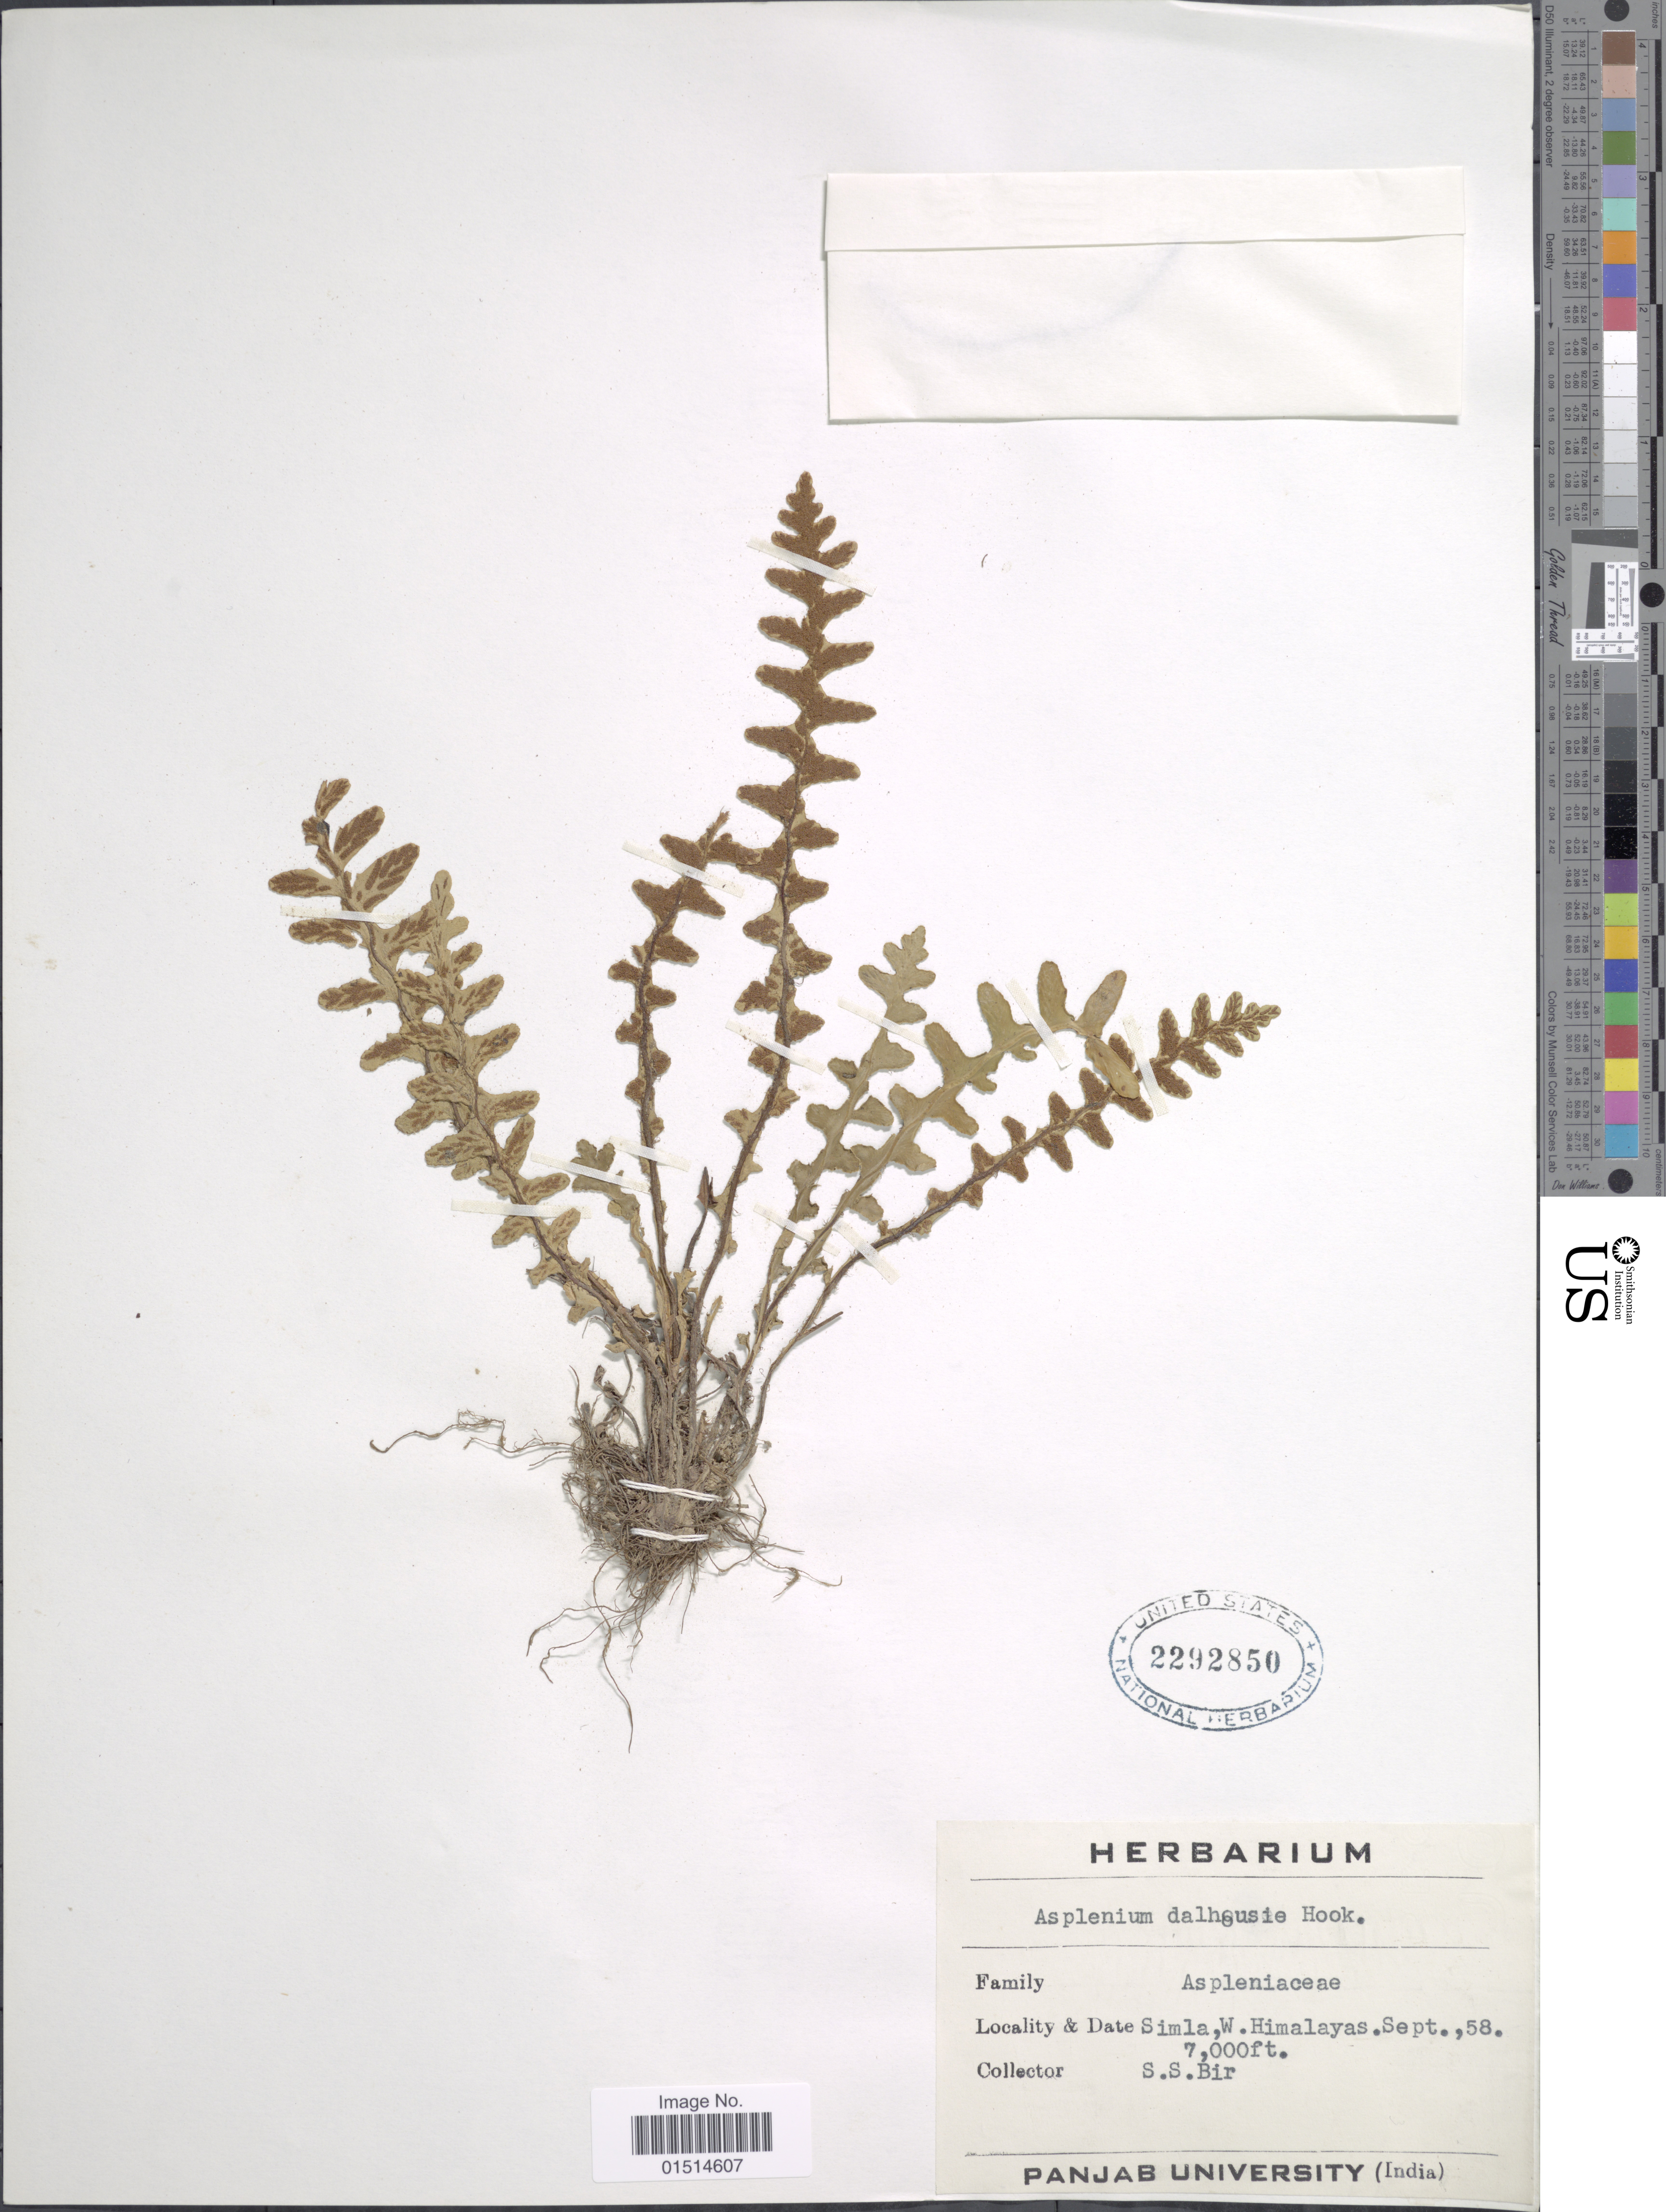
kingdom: Plantae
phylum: Tracheophyta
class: Polypodiopsida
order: Polypodiales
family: Aspleniaceae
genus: Asplenium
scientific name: Asplenium dalhousiae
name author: Hook.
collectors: S. S. Bir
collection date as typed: Transcribed d/m/y: /9/58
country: India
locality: Simla, W. Himalayas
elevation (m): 2134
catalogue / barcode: US 2292850